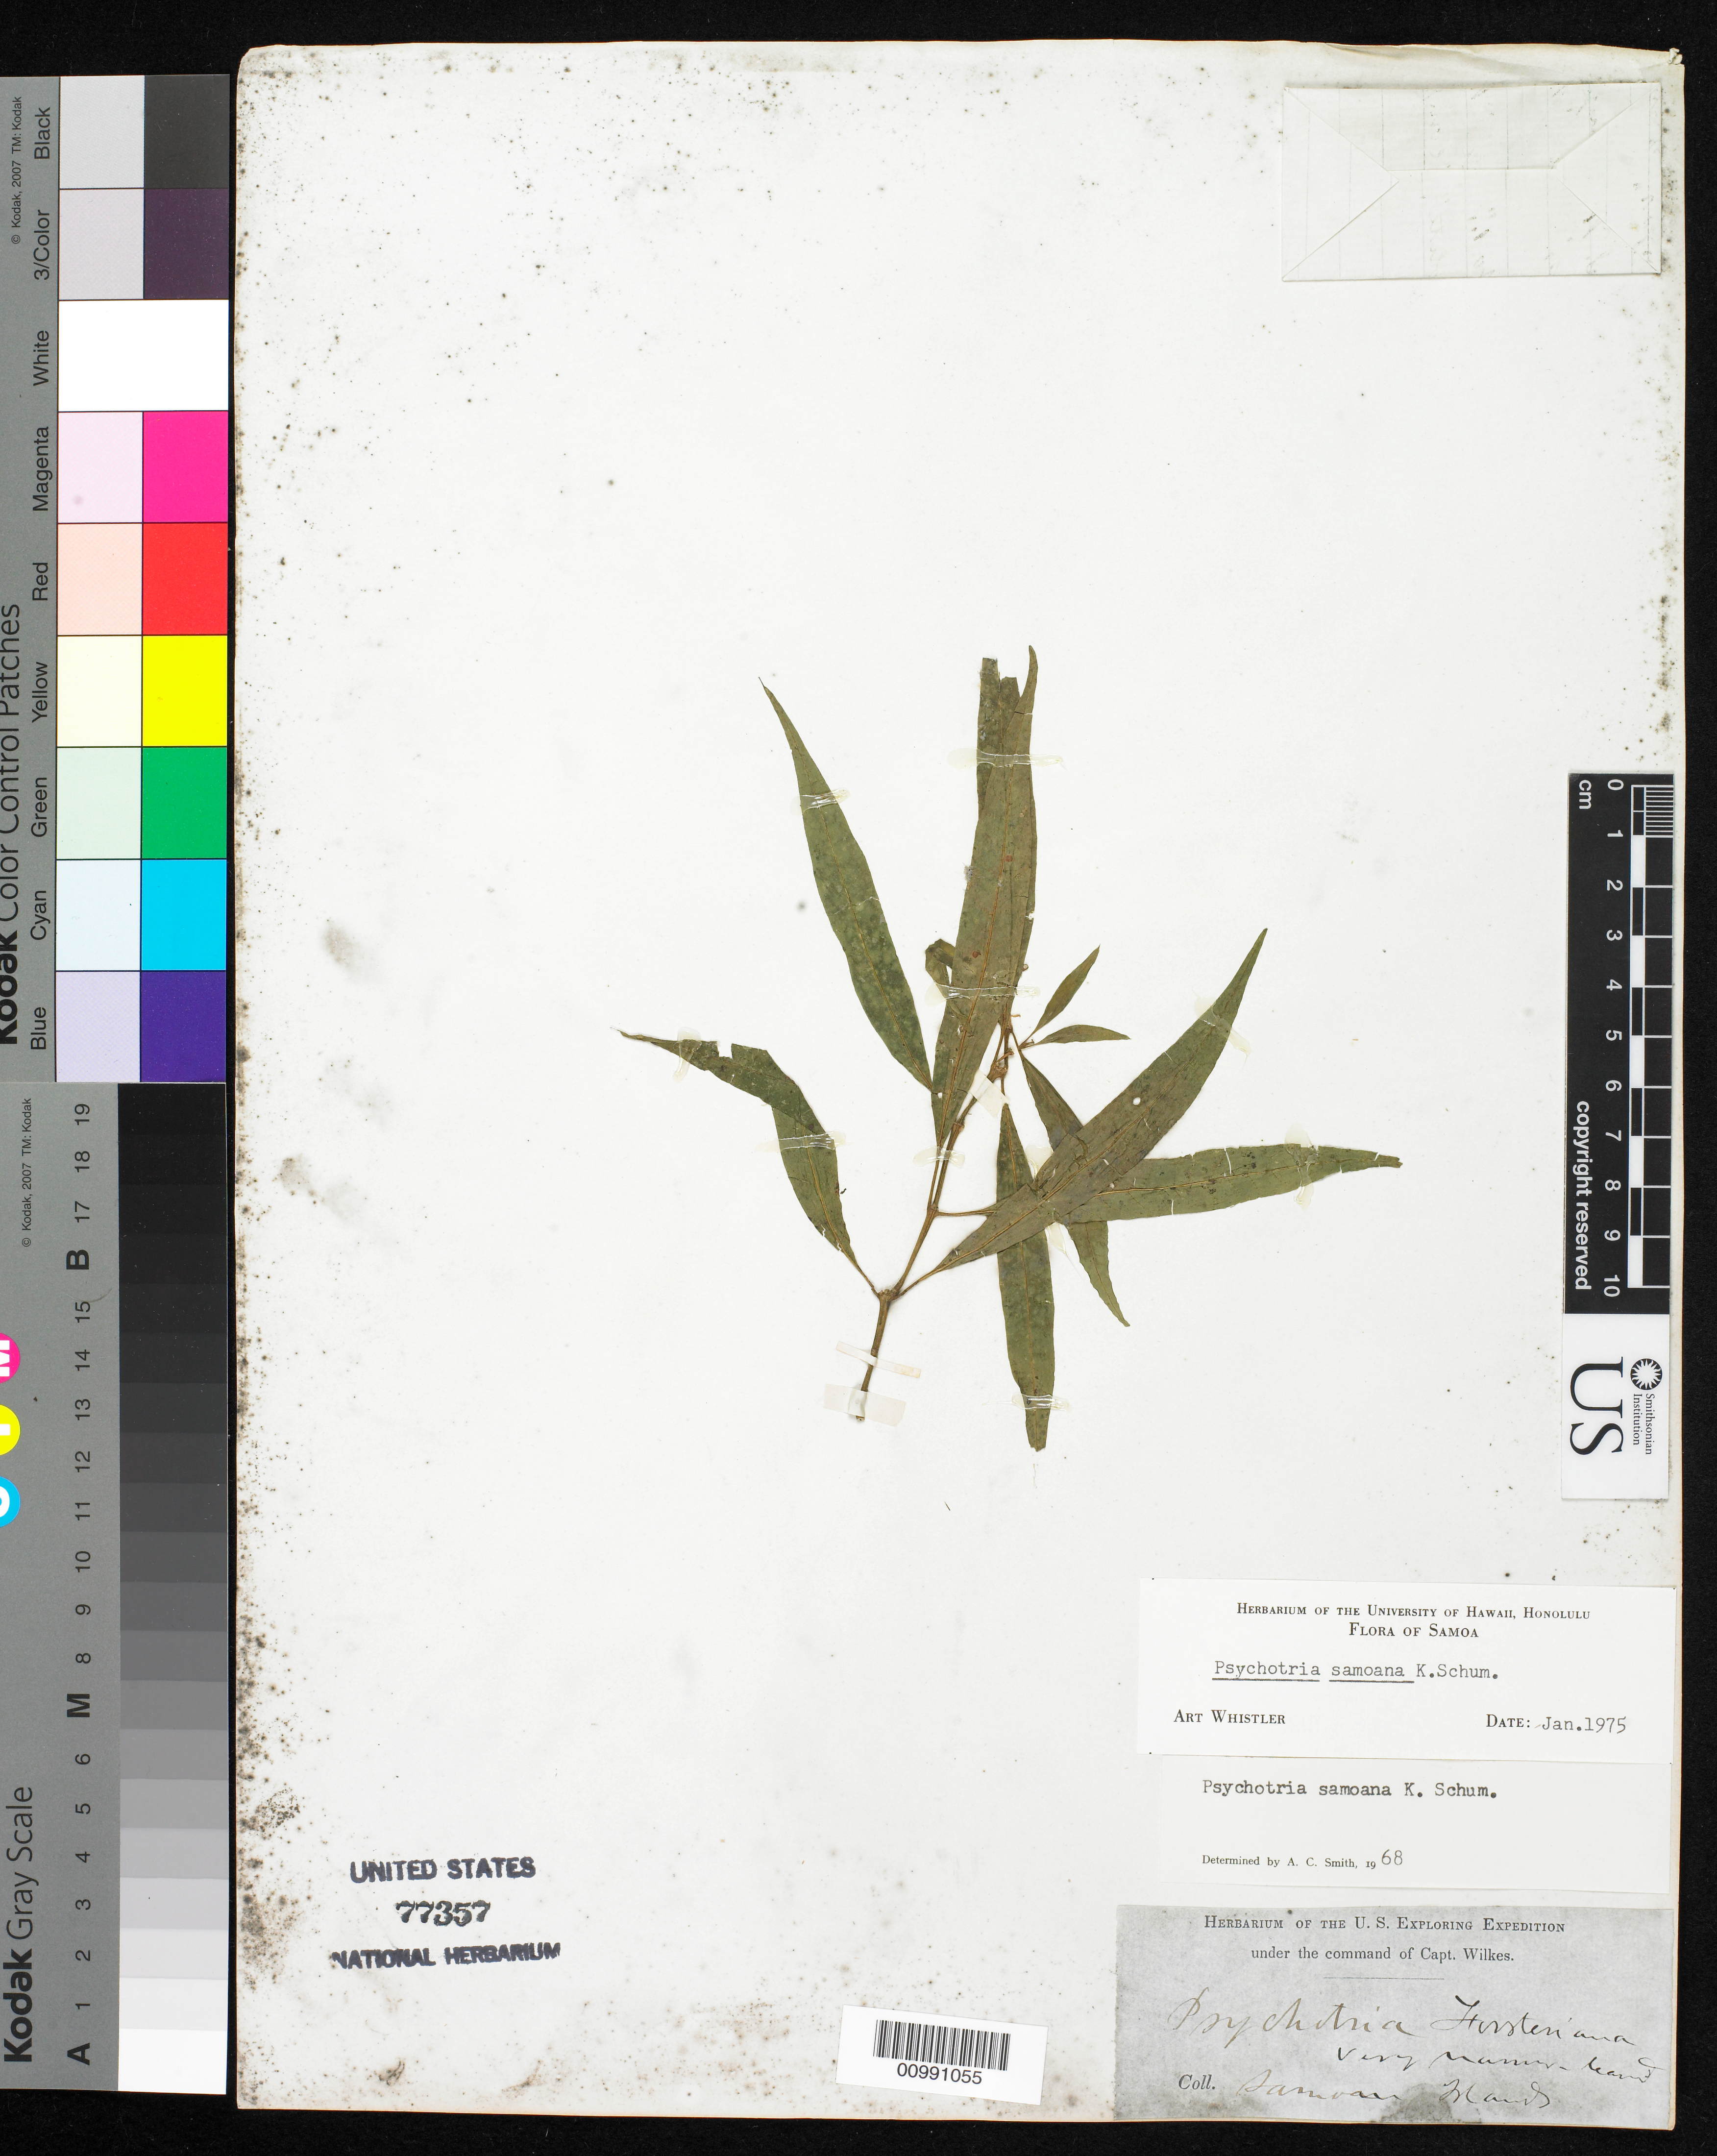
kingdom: Plantae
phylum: Tracheophyta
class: Magnoliopsida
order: Gentianales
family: Rubiaceae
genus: Psychotria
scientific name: Psychotria samoana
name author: K. Schum.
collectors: Wilkes Explor. Exped.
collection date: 1838/1842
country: American Samoa / Samoa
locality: Samoan Islands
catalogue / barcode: US 77357